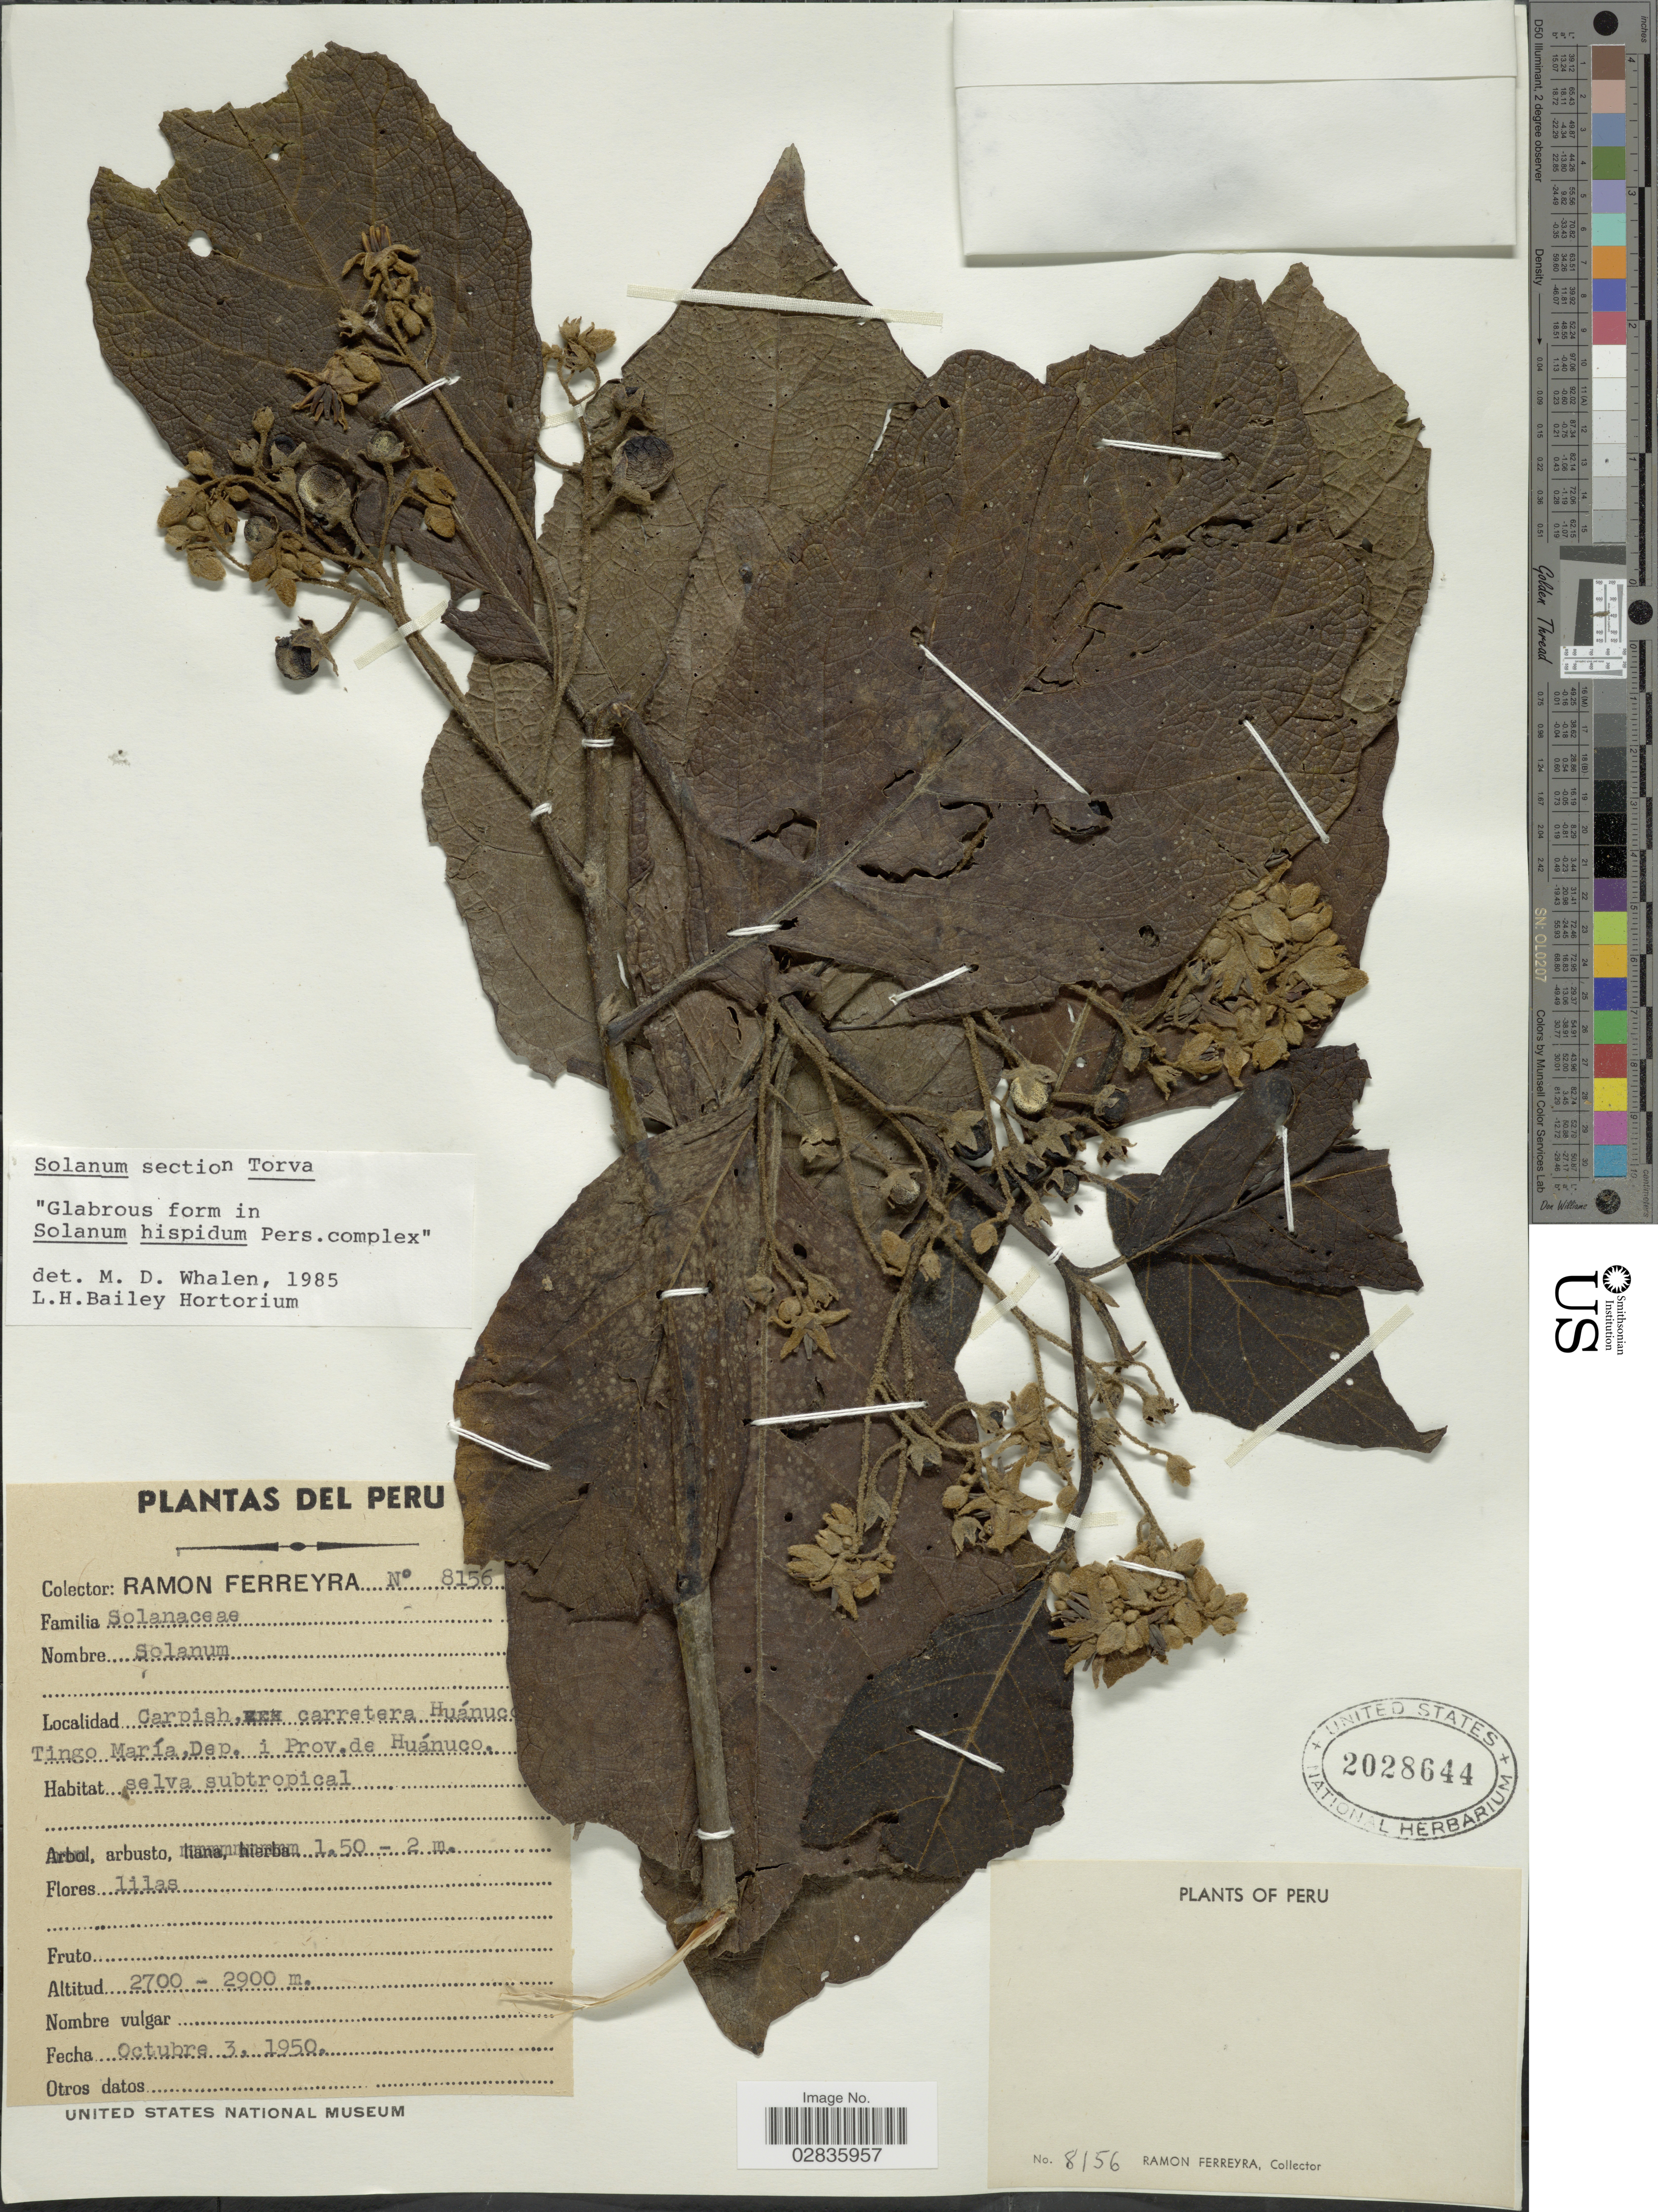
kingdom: Plantae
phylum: Tracheophyta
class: Magnoliopsida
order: Solanales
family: Solanaceae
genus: Solanum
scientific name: Solanum hispidum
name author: Pers.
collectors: R. A. Ferreyra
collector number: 8156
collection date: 1950-10-03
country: Peru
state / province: Huánuco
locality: Carpish, carretera Huánuc [illegible text] Tingo María, Dep. i Prov. de Huánuco.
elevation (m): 2700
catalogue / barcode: US 2028644